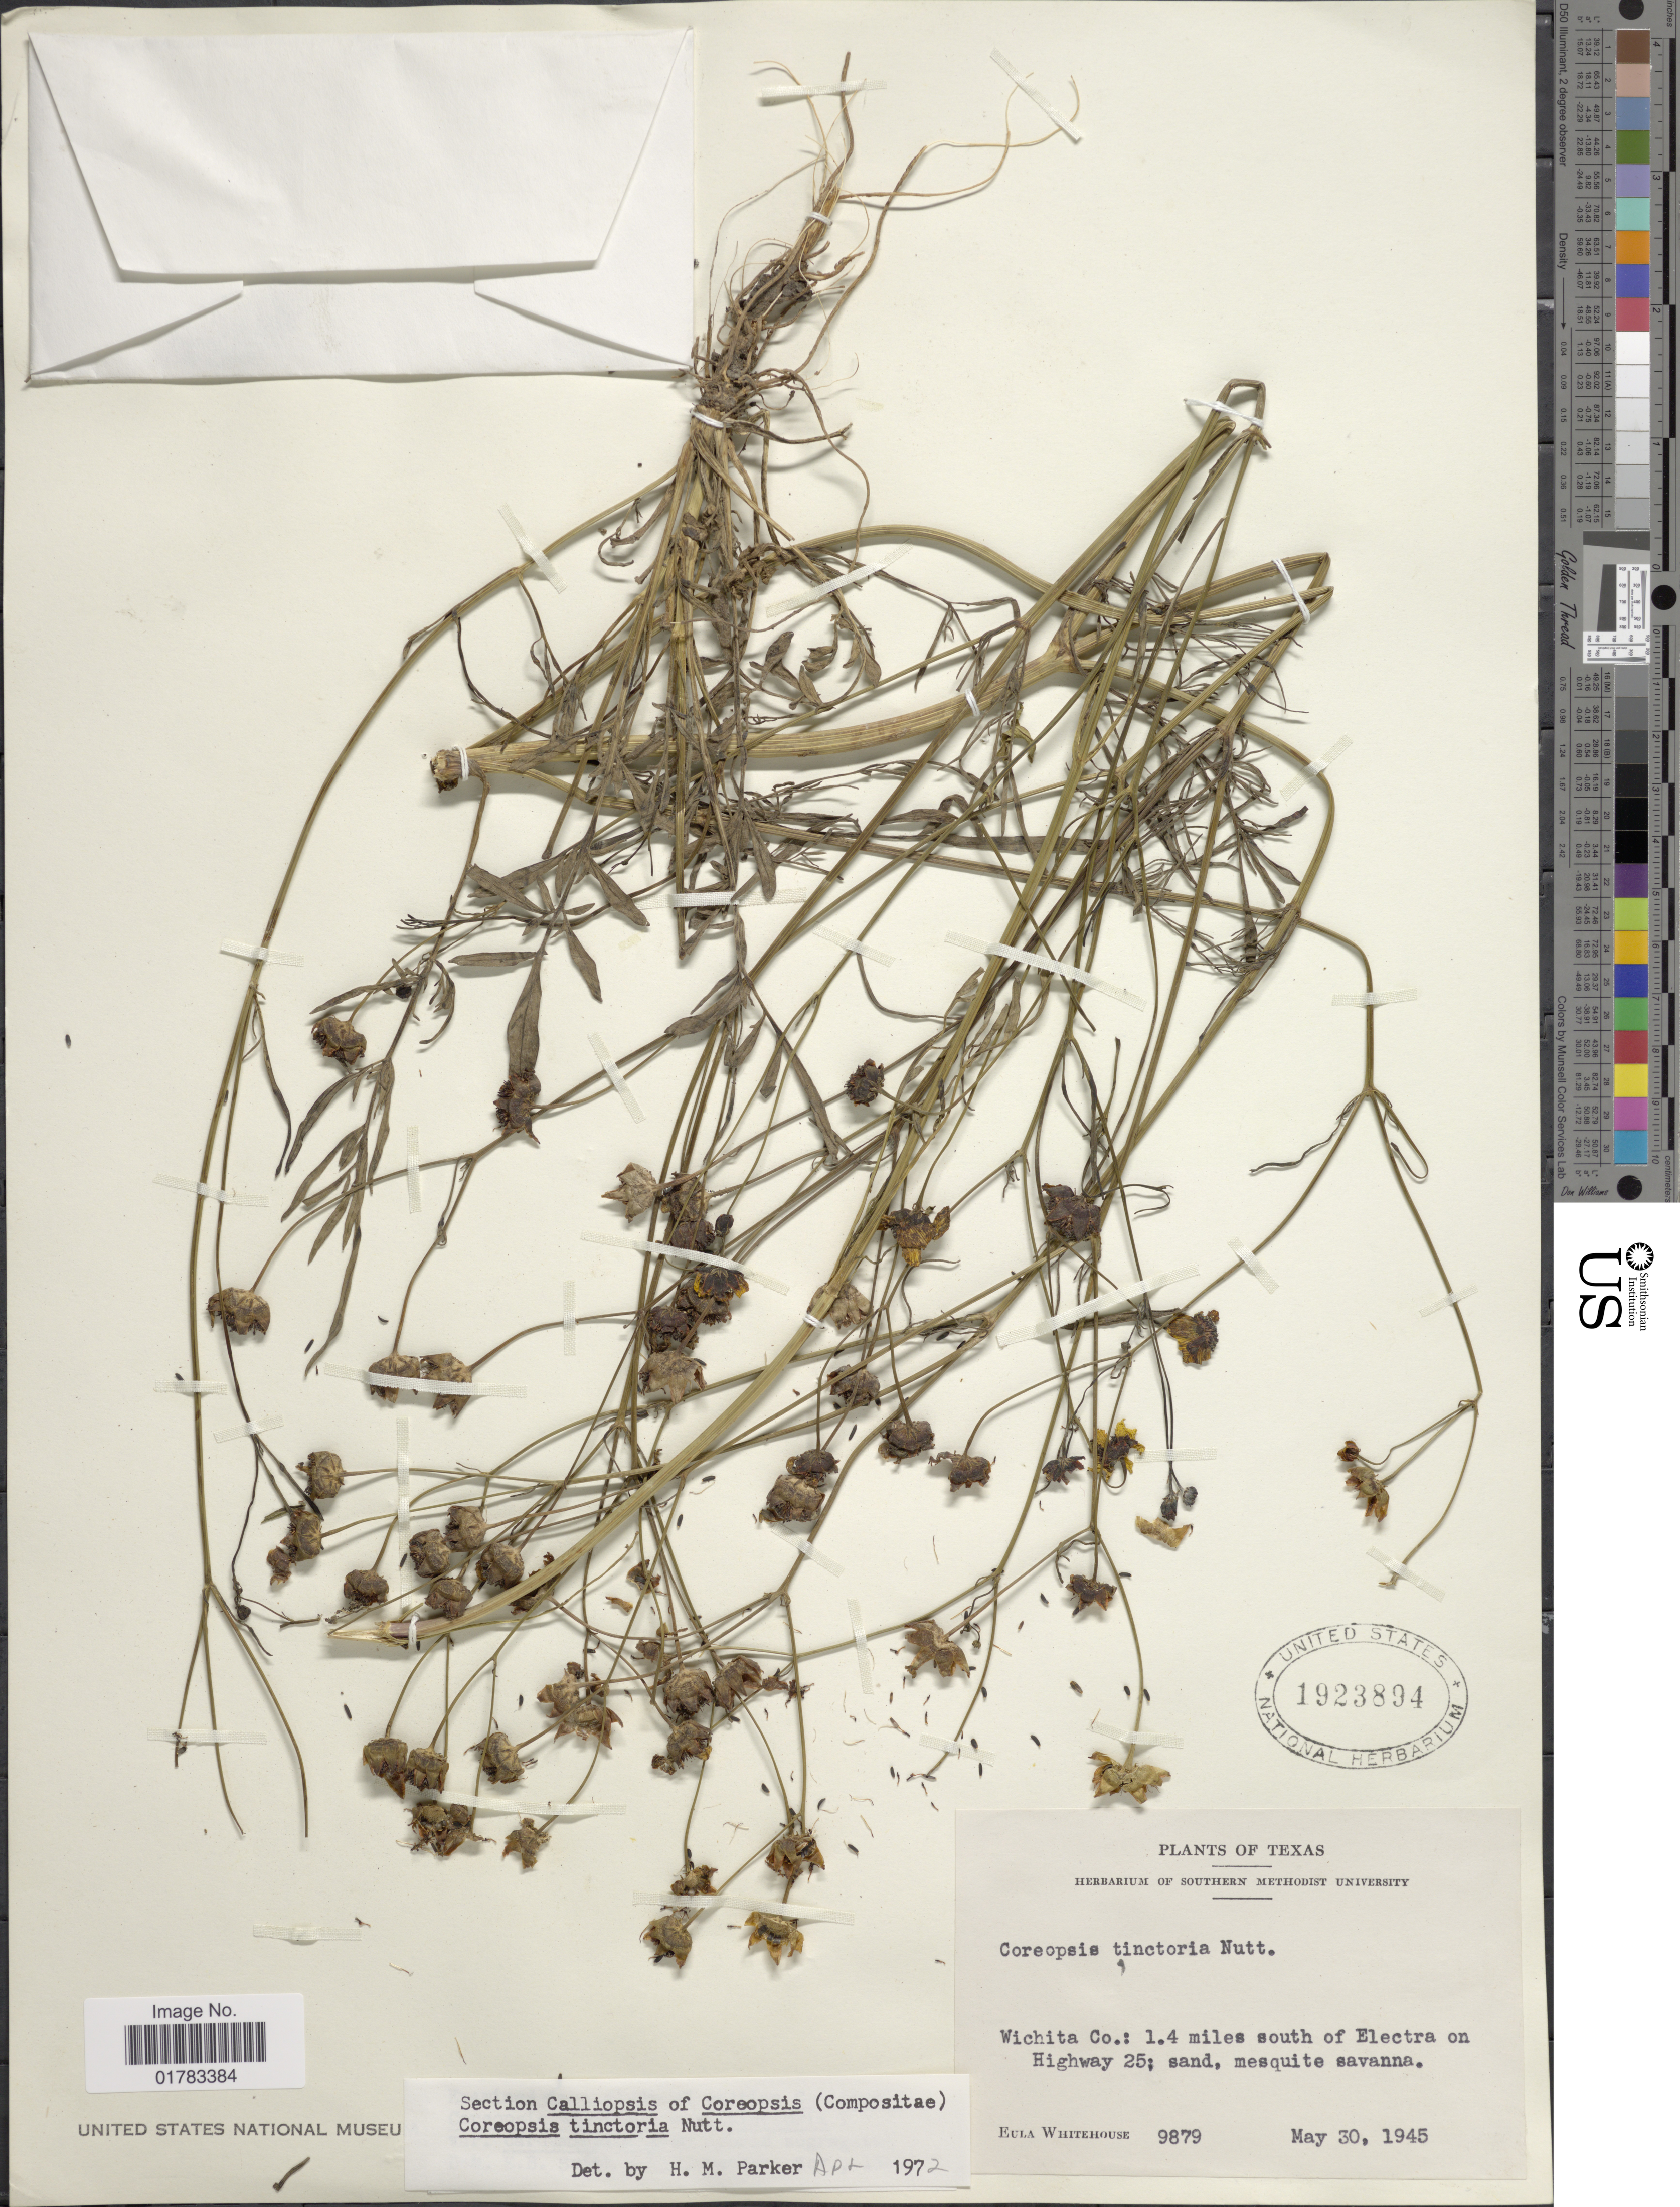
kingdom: Plantae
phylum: Tracheophyta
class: Magnoliopsida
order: Asterales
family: Asteraceae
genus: Coreopsis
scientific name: Coreopsis tinctoria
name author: Nutt.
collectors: E. Whitehouse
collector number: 9879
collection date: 1945-05-30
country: United States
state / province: Texas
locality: Wichita Co.: 1.4 miles south of Electra on Highway 25, mesquite savanna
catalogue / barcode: US 1923894